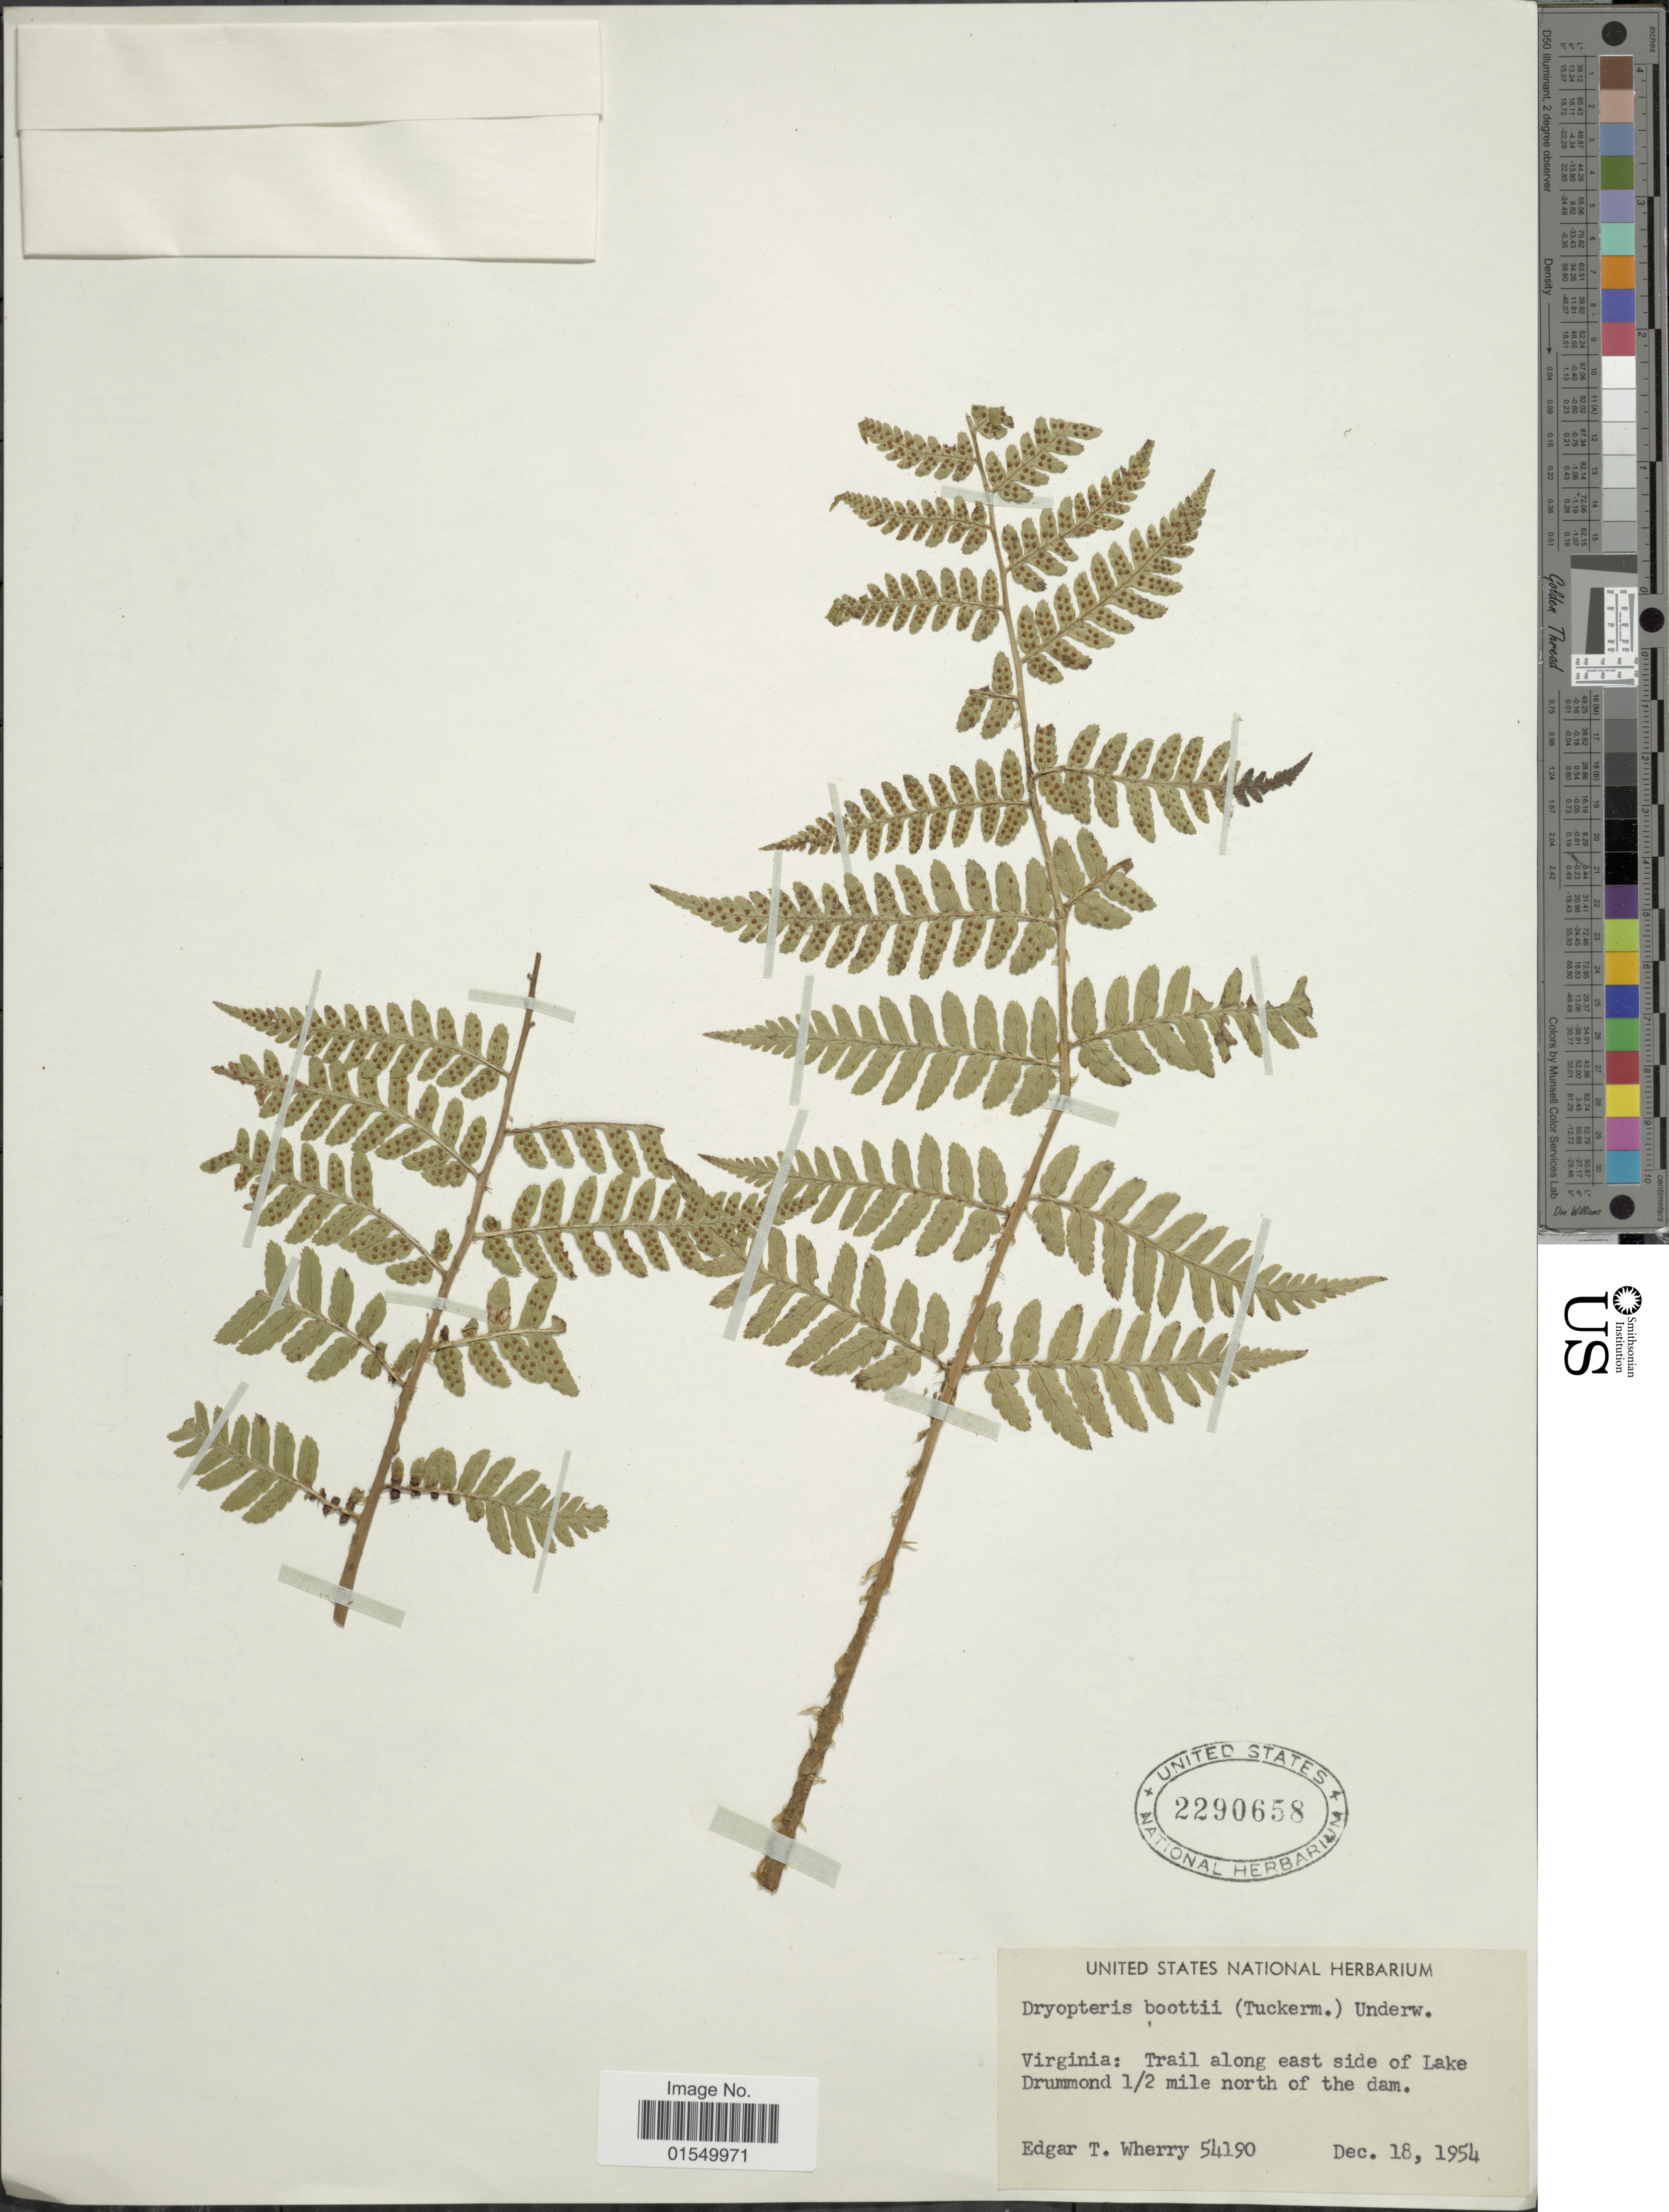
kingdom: Plantae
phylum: Tracheophyta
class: Polypodiopsida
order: Polypodiales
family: Dryopteridaceae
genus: Dryopteris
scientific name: Dryopteris x boottii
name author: Underw.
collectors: E. T. Wherry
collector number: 54190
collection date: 1954-12-18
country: United States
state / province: Virginia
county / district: City of Chesapeake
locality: Virginia: Trail along east side of Lake Drummond 1/2 mile north of the dam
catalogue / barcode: US 2290658